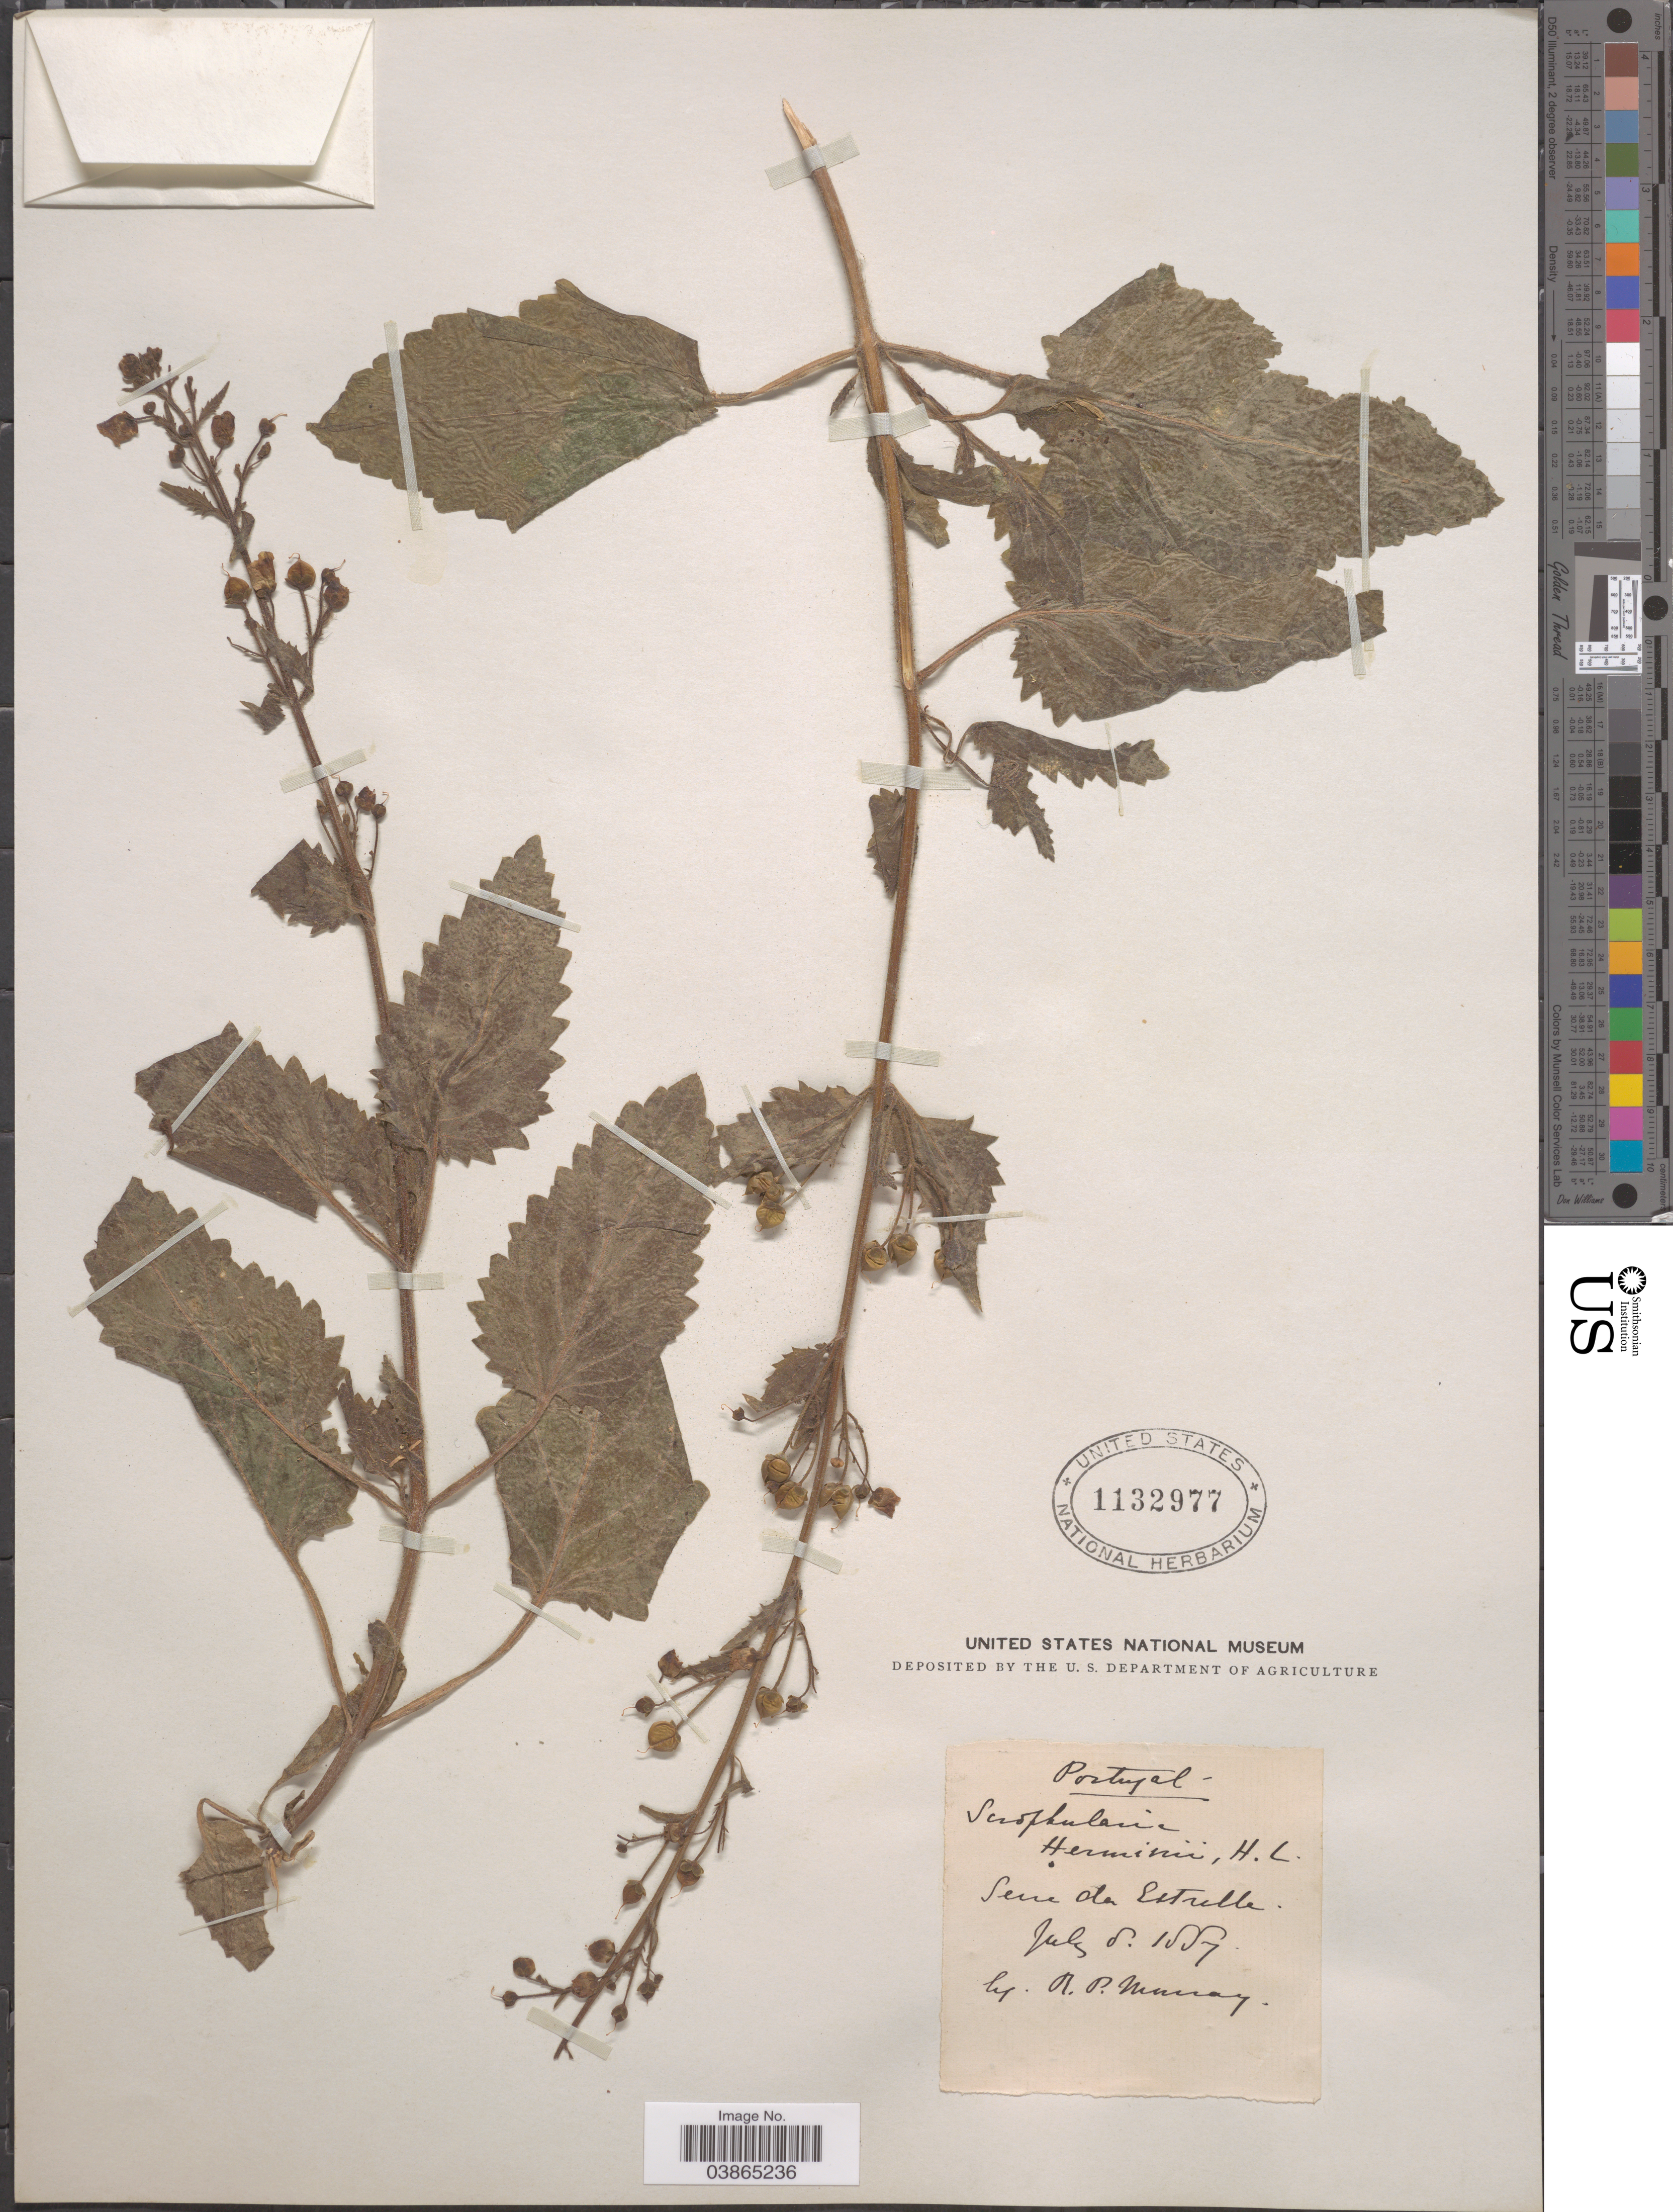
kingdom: Plantae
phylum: Tracheophyta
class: Magnoliopsida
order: Lamiales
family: Scrophulariaceae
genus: Scrophularia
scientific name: Scrophularia herminii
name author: Hoffmanns. & Link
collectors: R. P. Murray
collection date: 1887-07-08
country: Portugal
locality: Serre de Estrelle.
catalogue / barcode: US 1132977